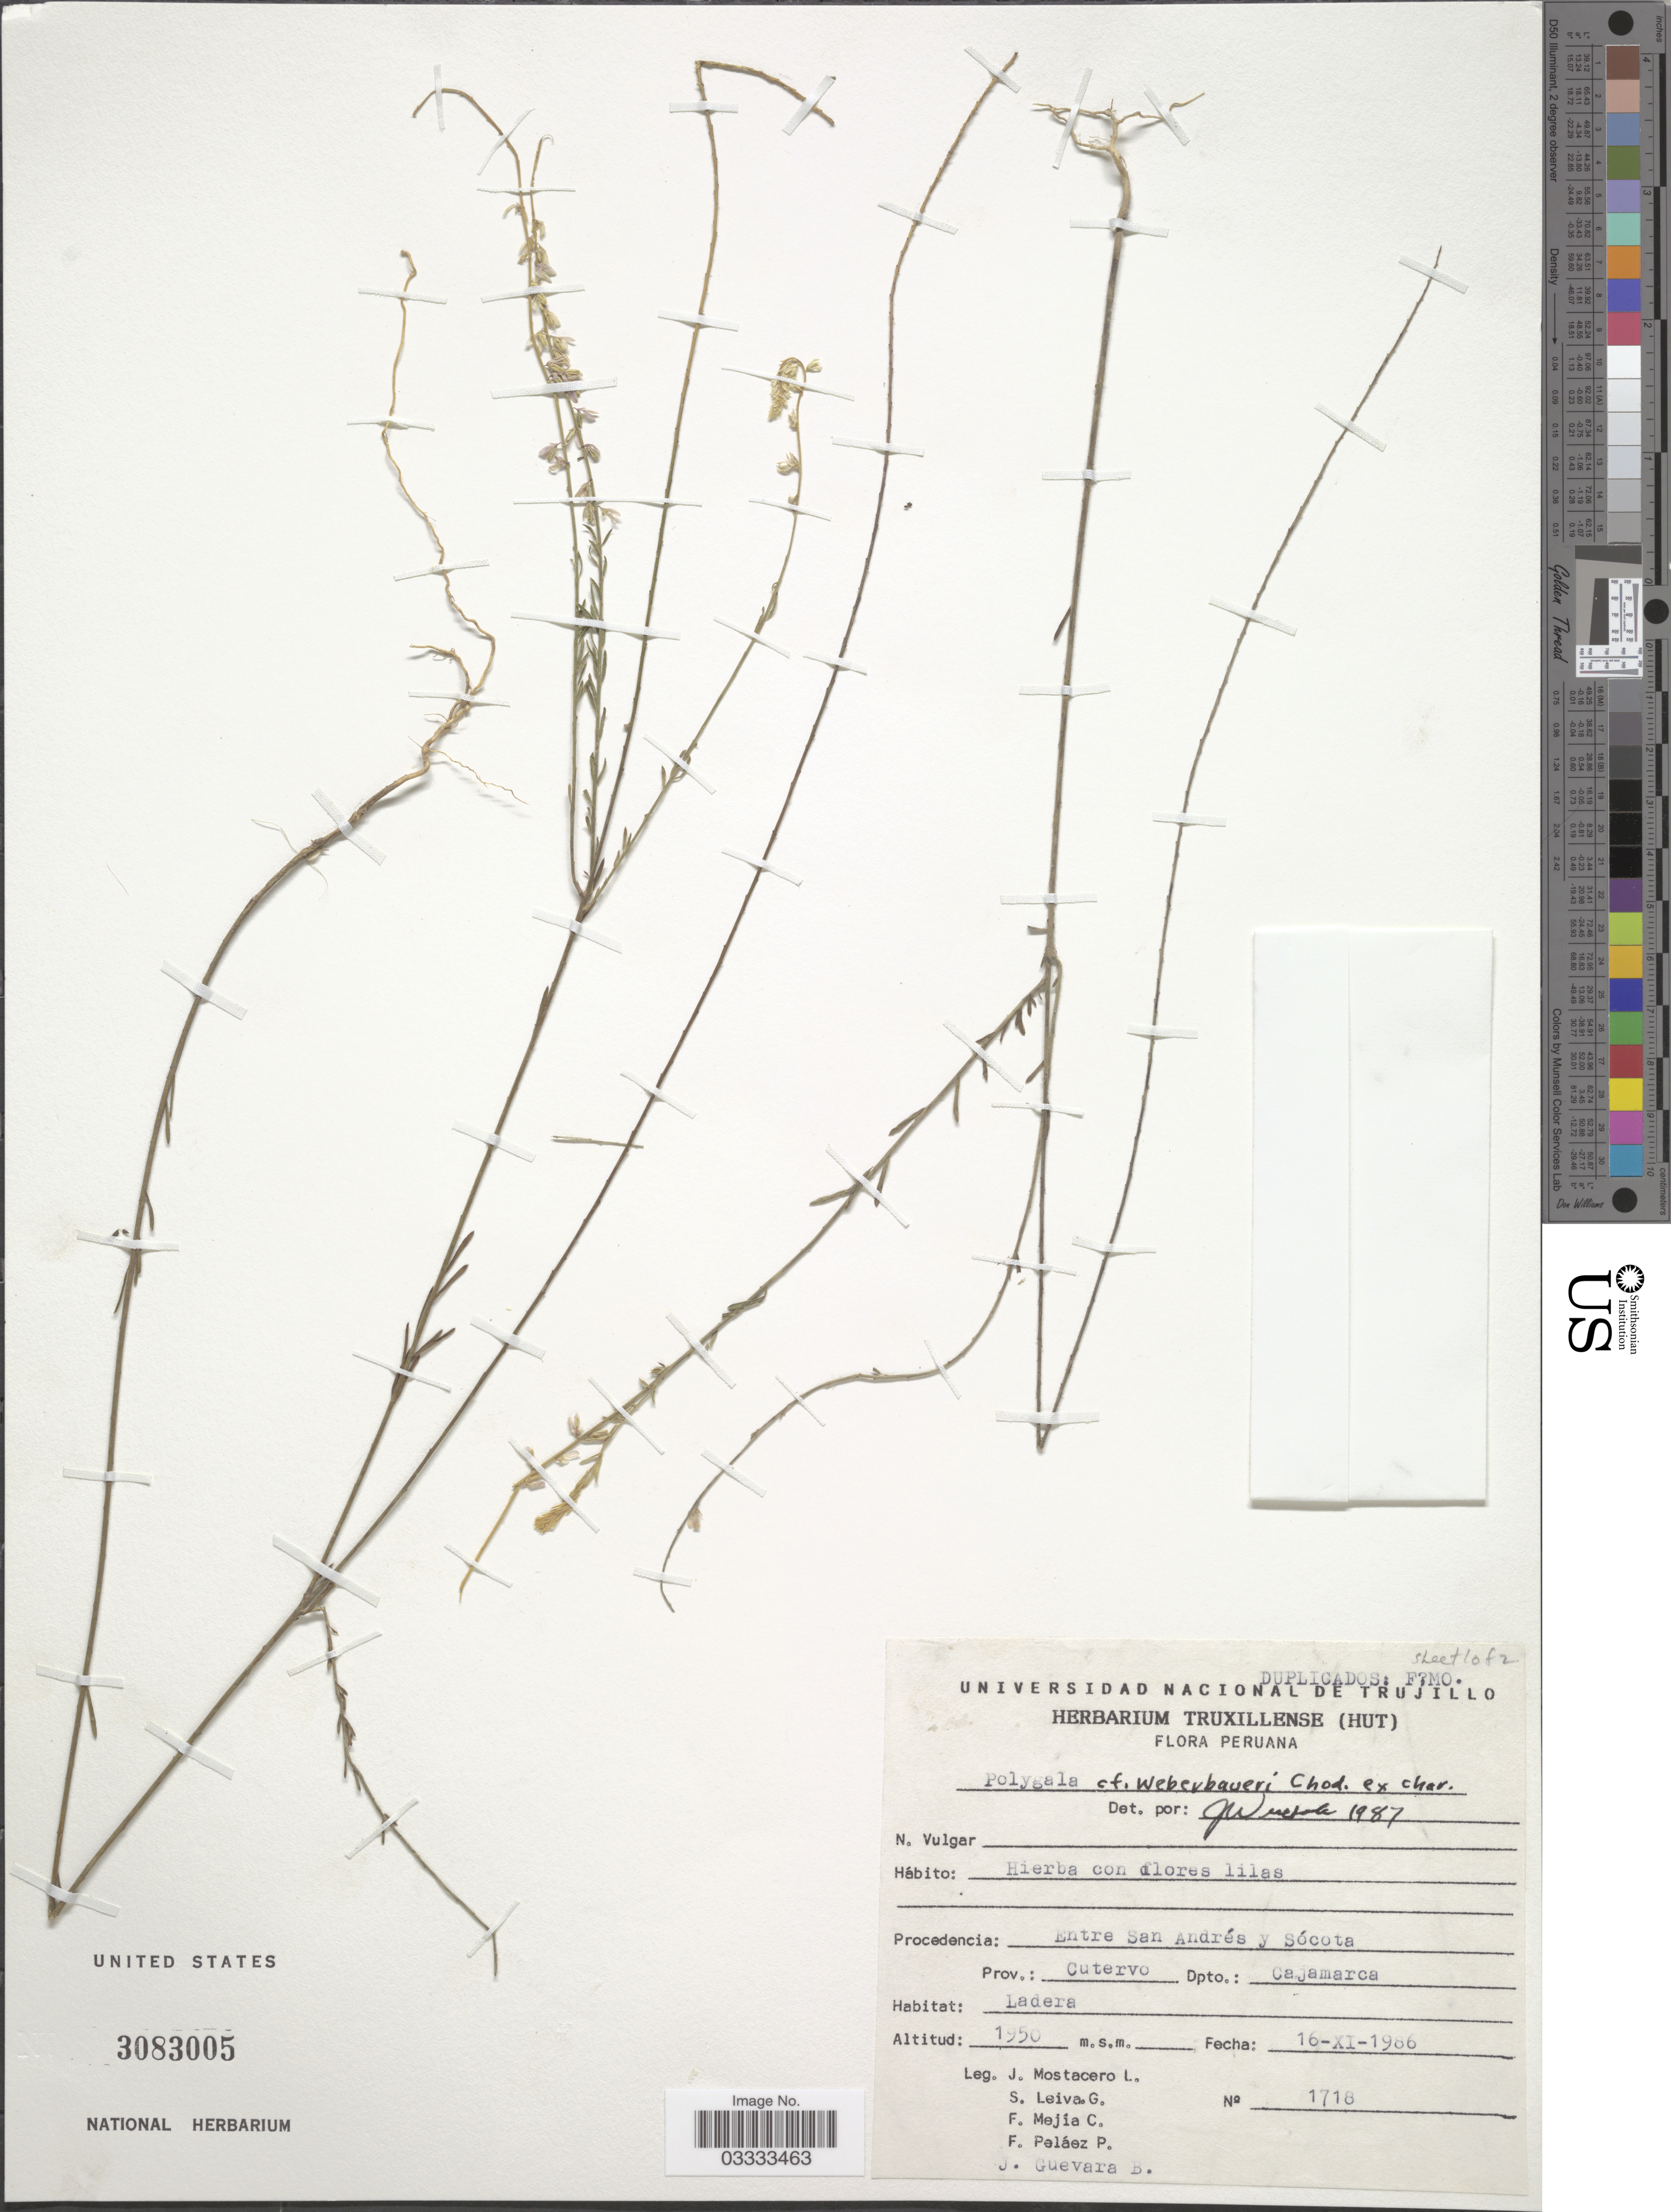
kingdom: Plantae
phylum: Tracheophyta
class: Magnoliopsida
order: Fabales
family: Polygalaceae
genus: Polygala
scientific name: Polygala boliviensis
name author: A.W. Benn.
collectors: J. Mostacero L., S. Leiva G., F. Mejia C., F. Pelaez P. & J. Guevara B.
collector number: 1718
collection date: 1986-11-16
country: Peru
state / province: Cajamarca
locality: Procedencia: Entre San Andrés y Sócota. Prov.: Cutervo. Dpto.: Cajamarca.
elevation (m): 1950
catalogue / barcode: US 3083005